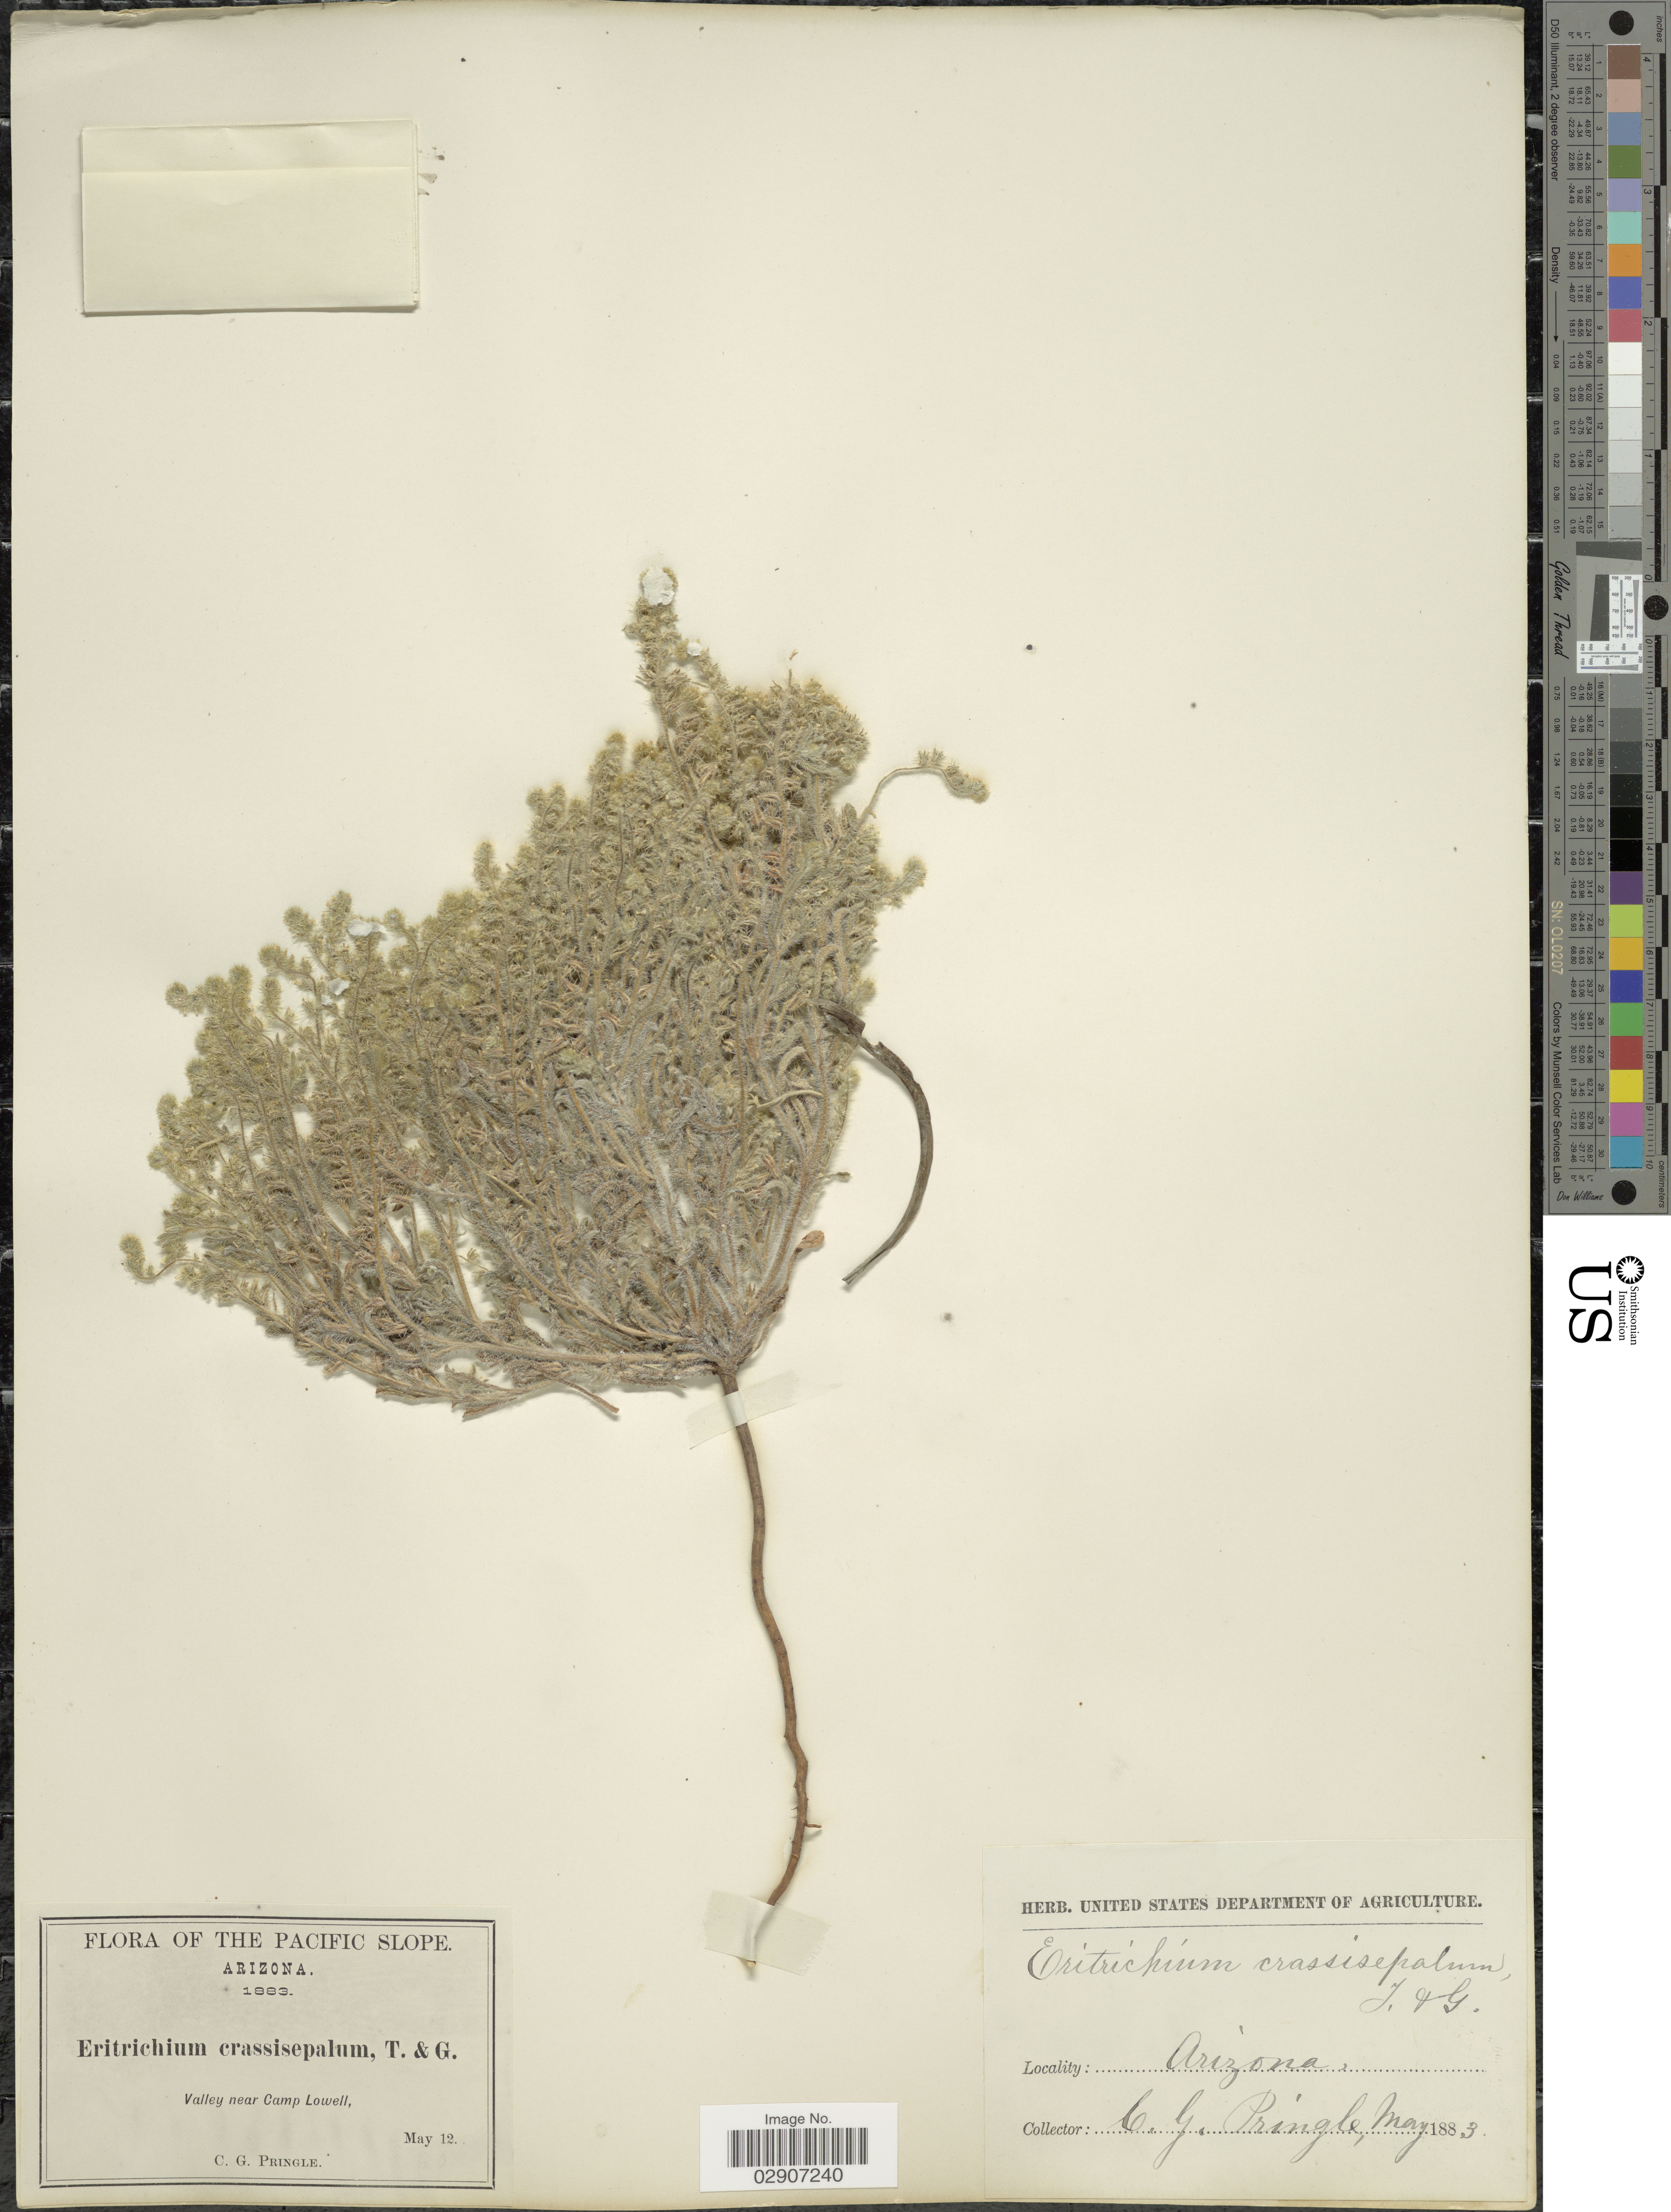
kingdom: Plantae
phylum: Tracheophyta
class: Magnoliopsida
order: Boraginales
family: Boraginaceae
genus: Cryptantha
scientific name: Cryptantha crassisepala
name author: (Torr. & A. Gray) Greene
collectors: C. G. Pringle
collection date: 1883-05-12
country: United States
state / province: Arizona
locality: The Pacific Slope, Valley near Camp Lowell.